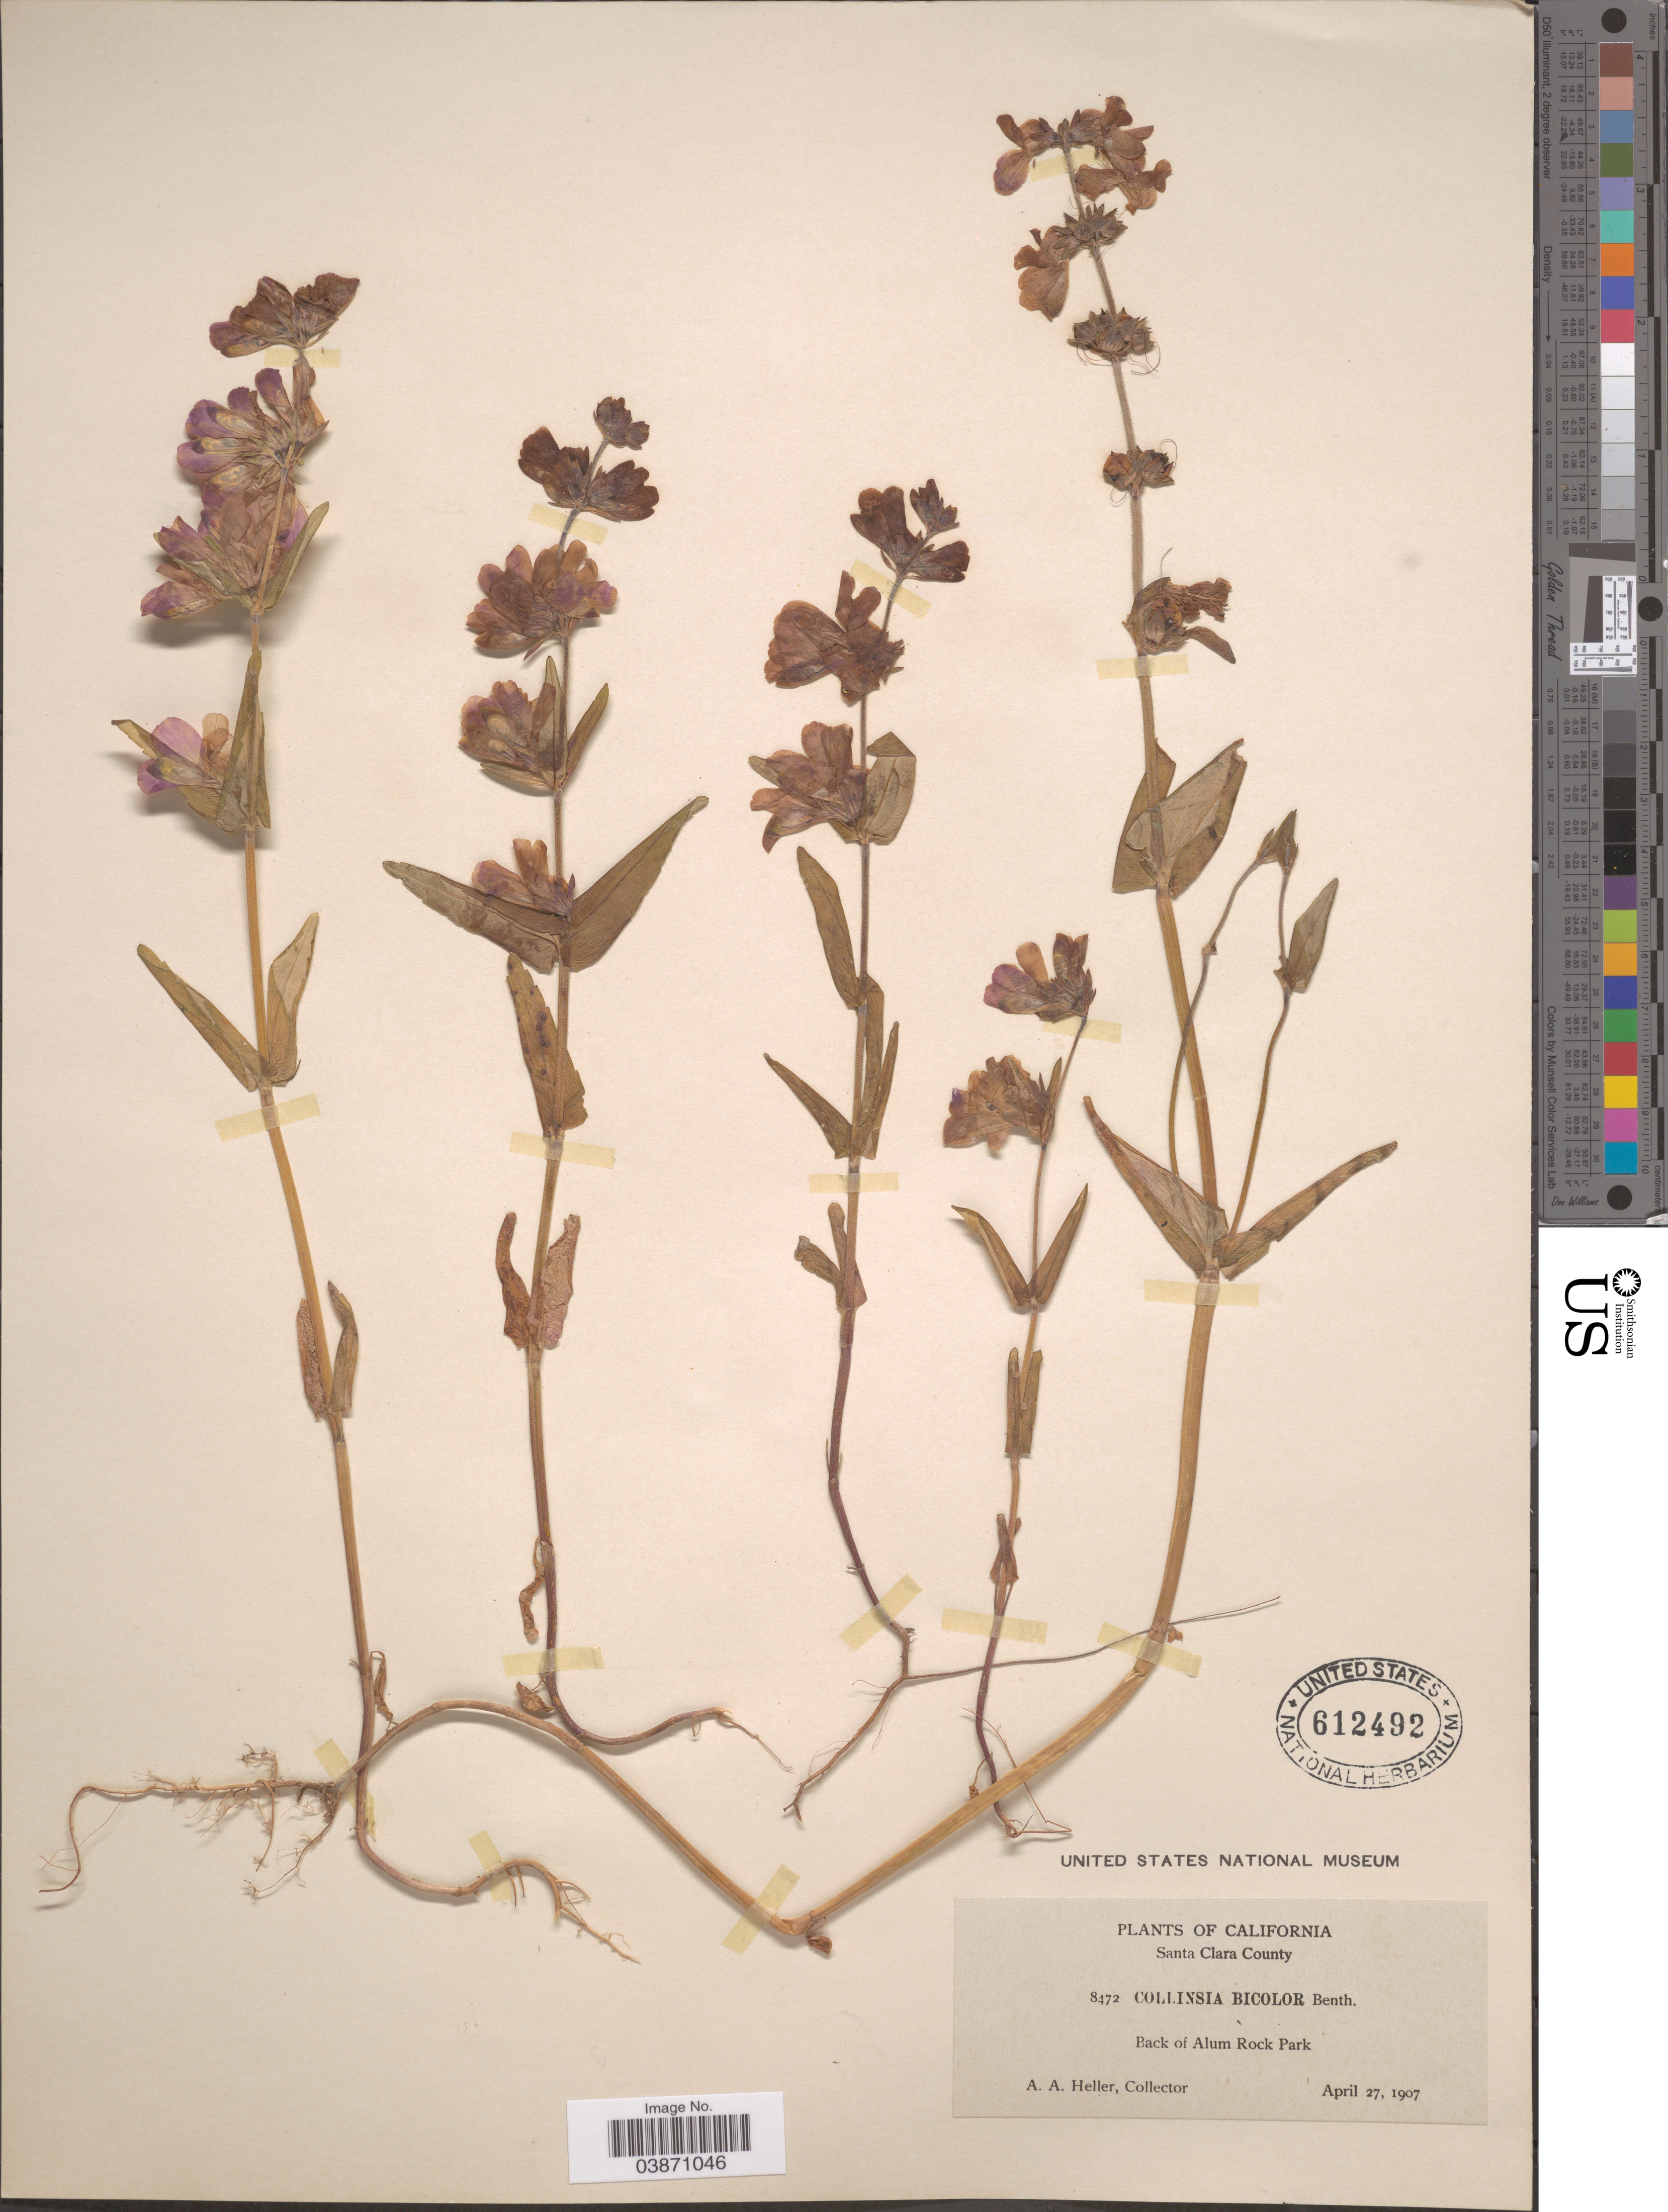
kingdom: Plantae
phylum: Tracheophyta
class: Magnoliopsida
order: Lamiales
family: Plantaginaceae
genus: Collinsia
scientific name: Collinsia bicolor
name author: Raf.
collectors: A. A. Heller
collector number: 8472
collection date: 1907-04-27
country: United States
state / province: California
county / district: Santa Clara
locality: Santa Clara County. Back of Alum Rock Park.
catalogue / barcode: US 612492